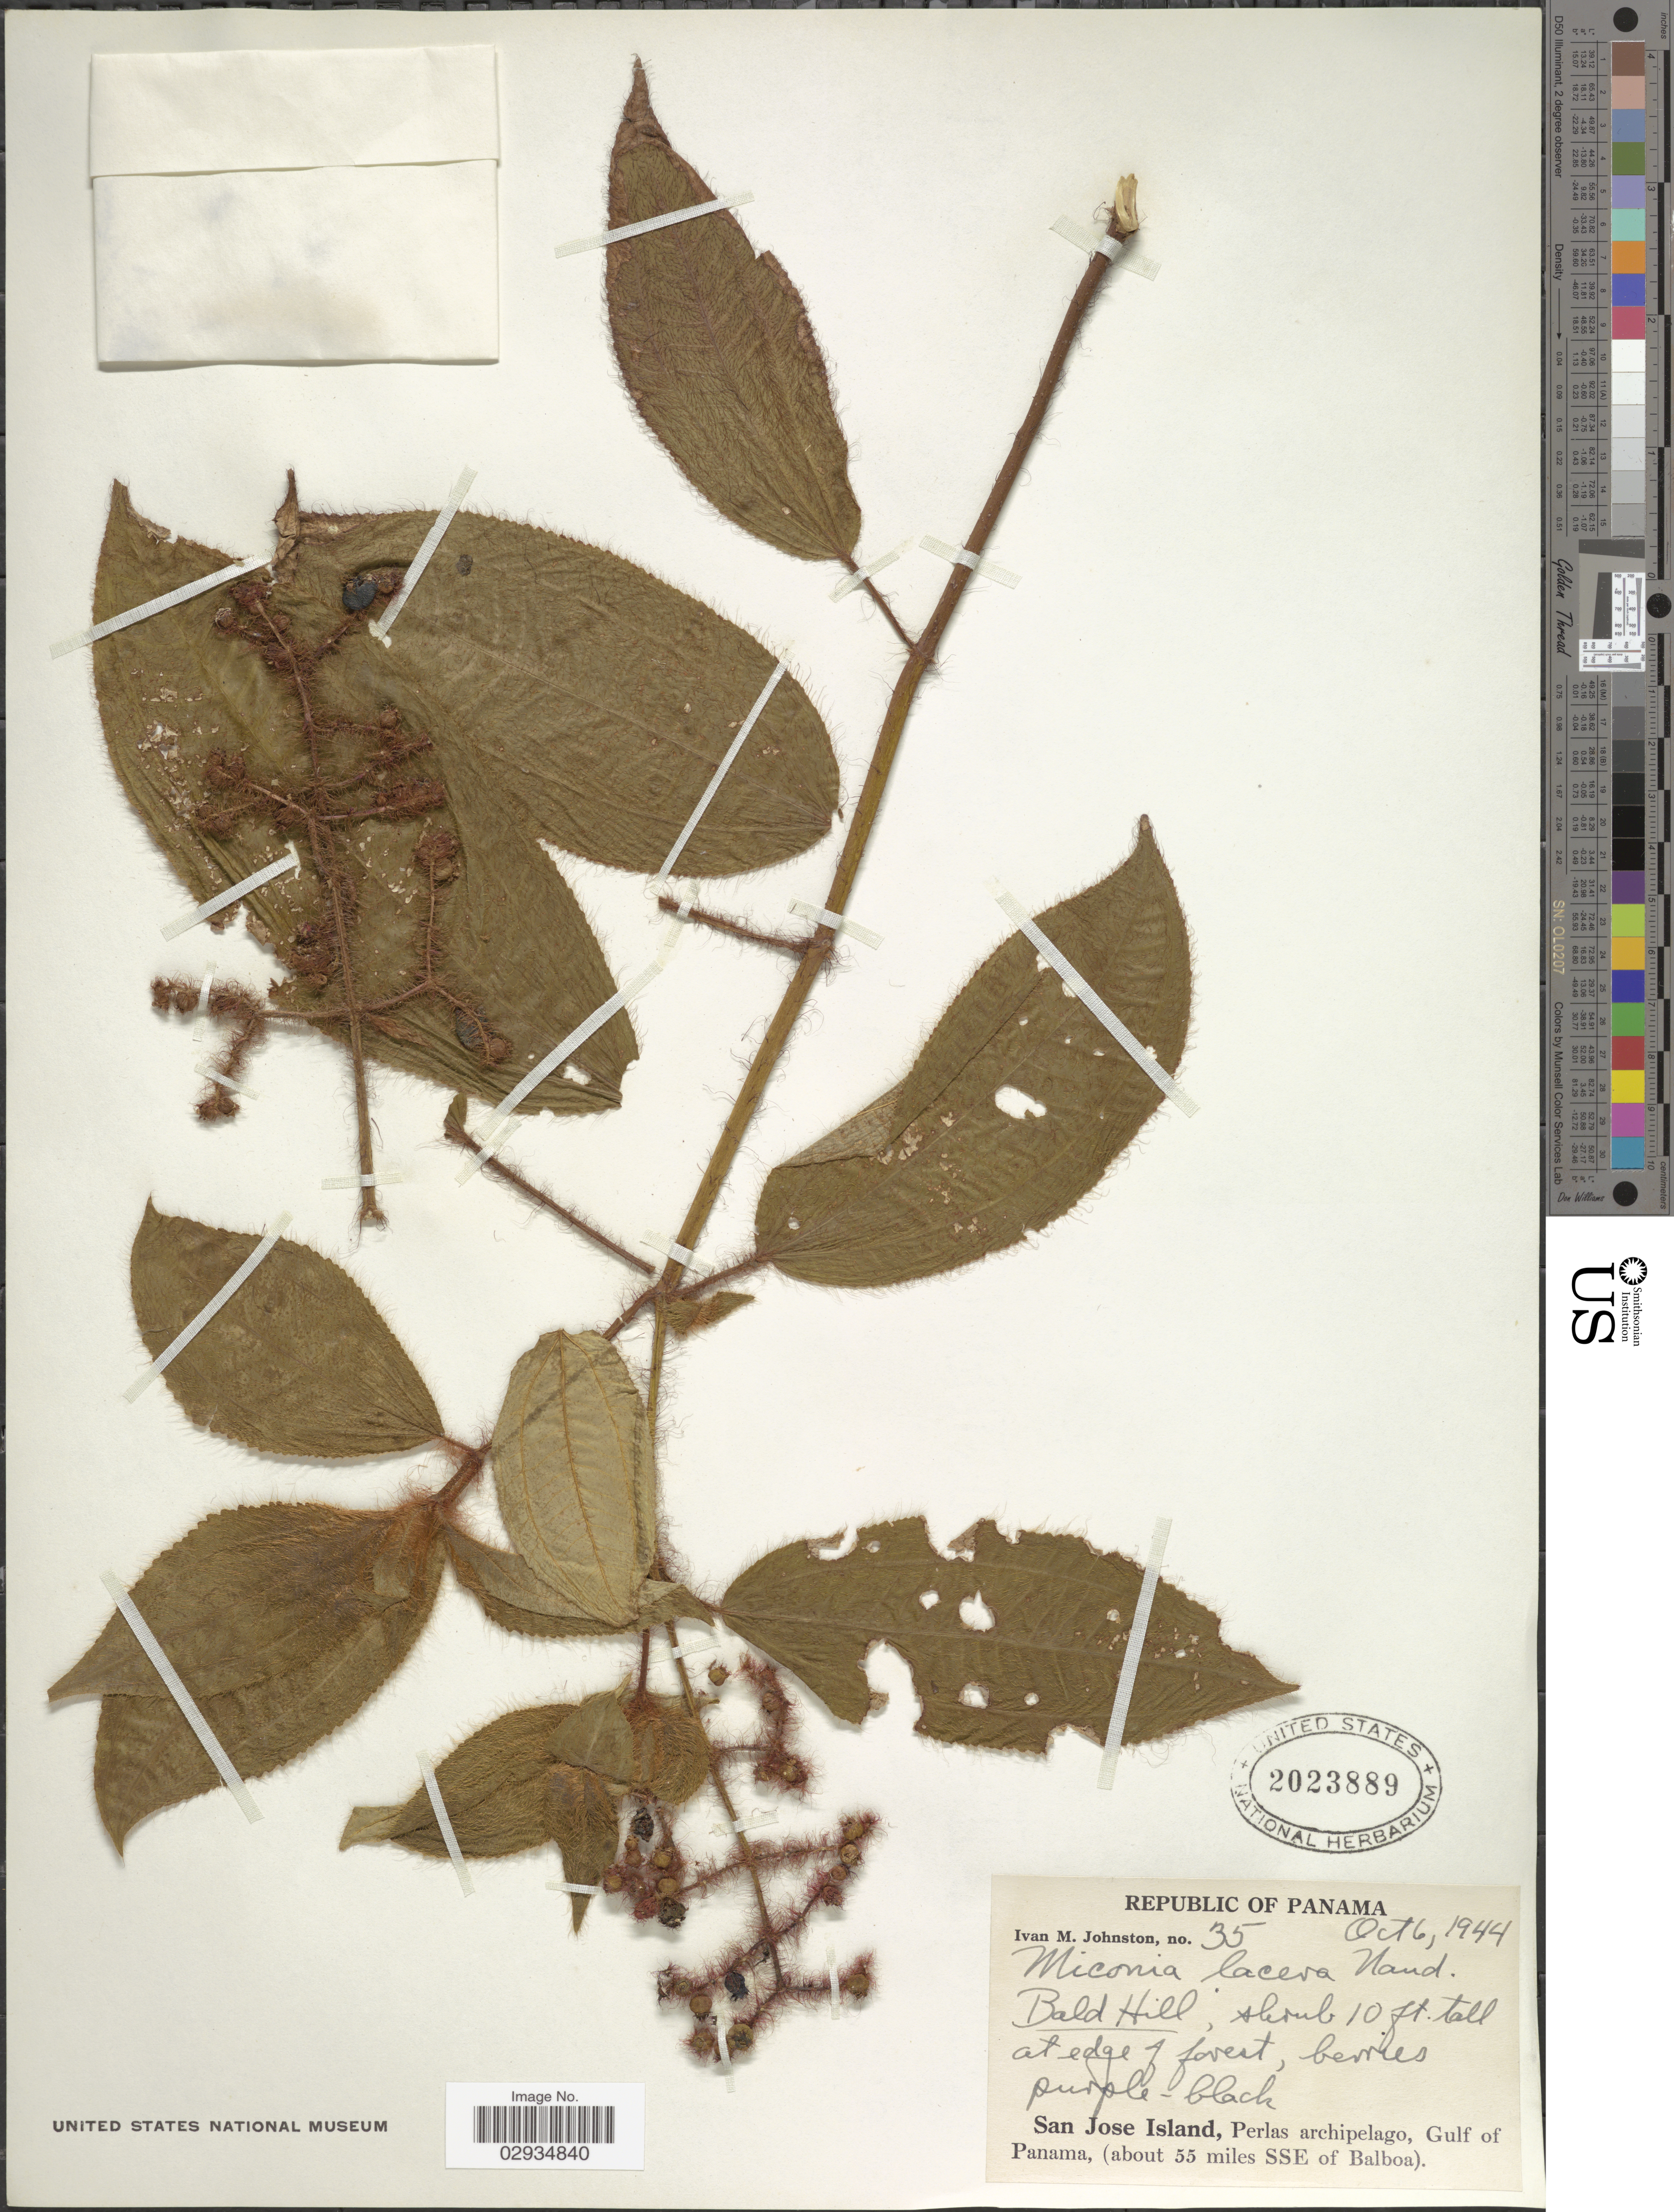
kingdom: Plantae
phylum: Tracheophyta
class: Magnoliopsida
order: Myrtales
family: Melastomataceae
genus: Miconia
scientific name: Miconia lacera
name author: (Bonpl.) Naudin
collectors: I.M. Johnston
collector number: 35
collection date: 1944-10-06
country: Panama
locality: San Jose Island, Perlas archipelago, Gulf of Panama (about 55 miles SSE of Balboa).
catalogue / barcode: US 2023889